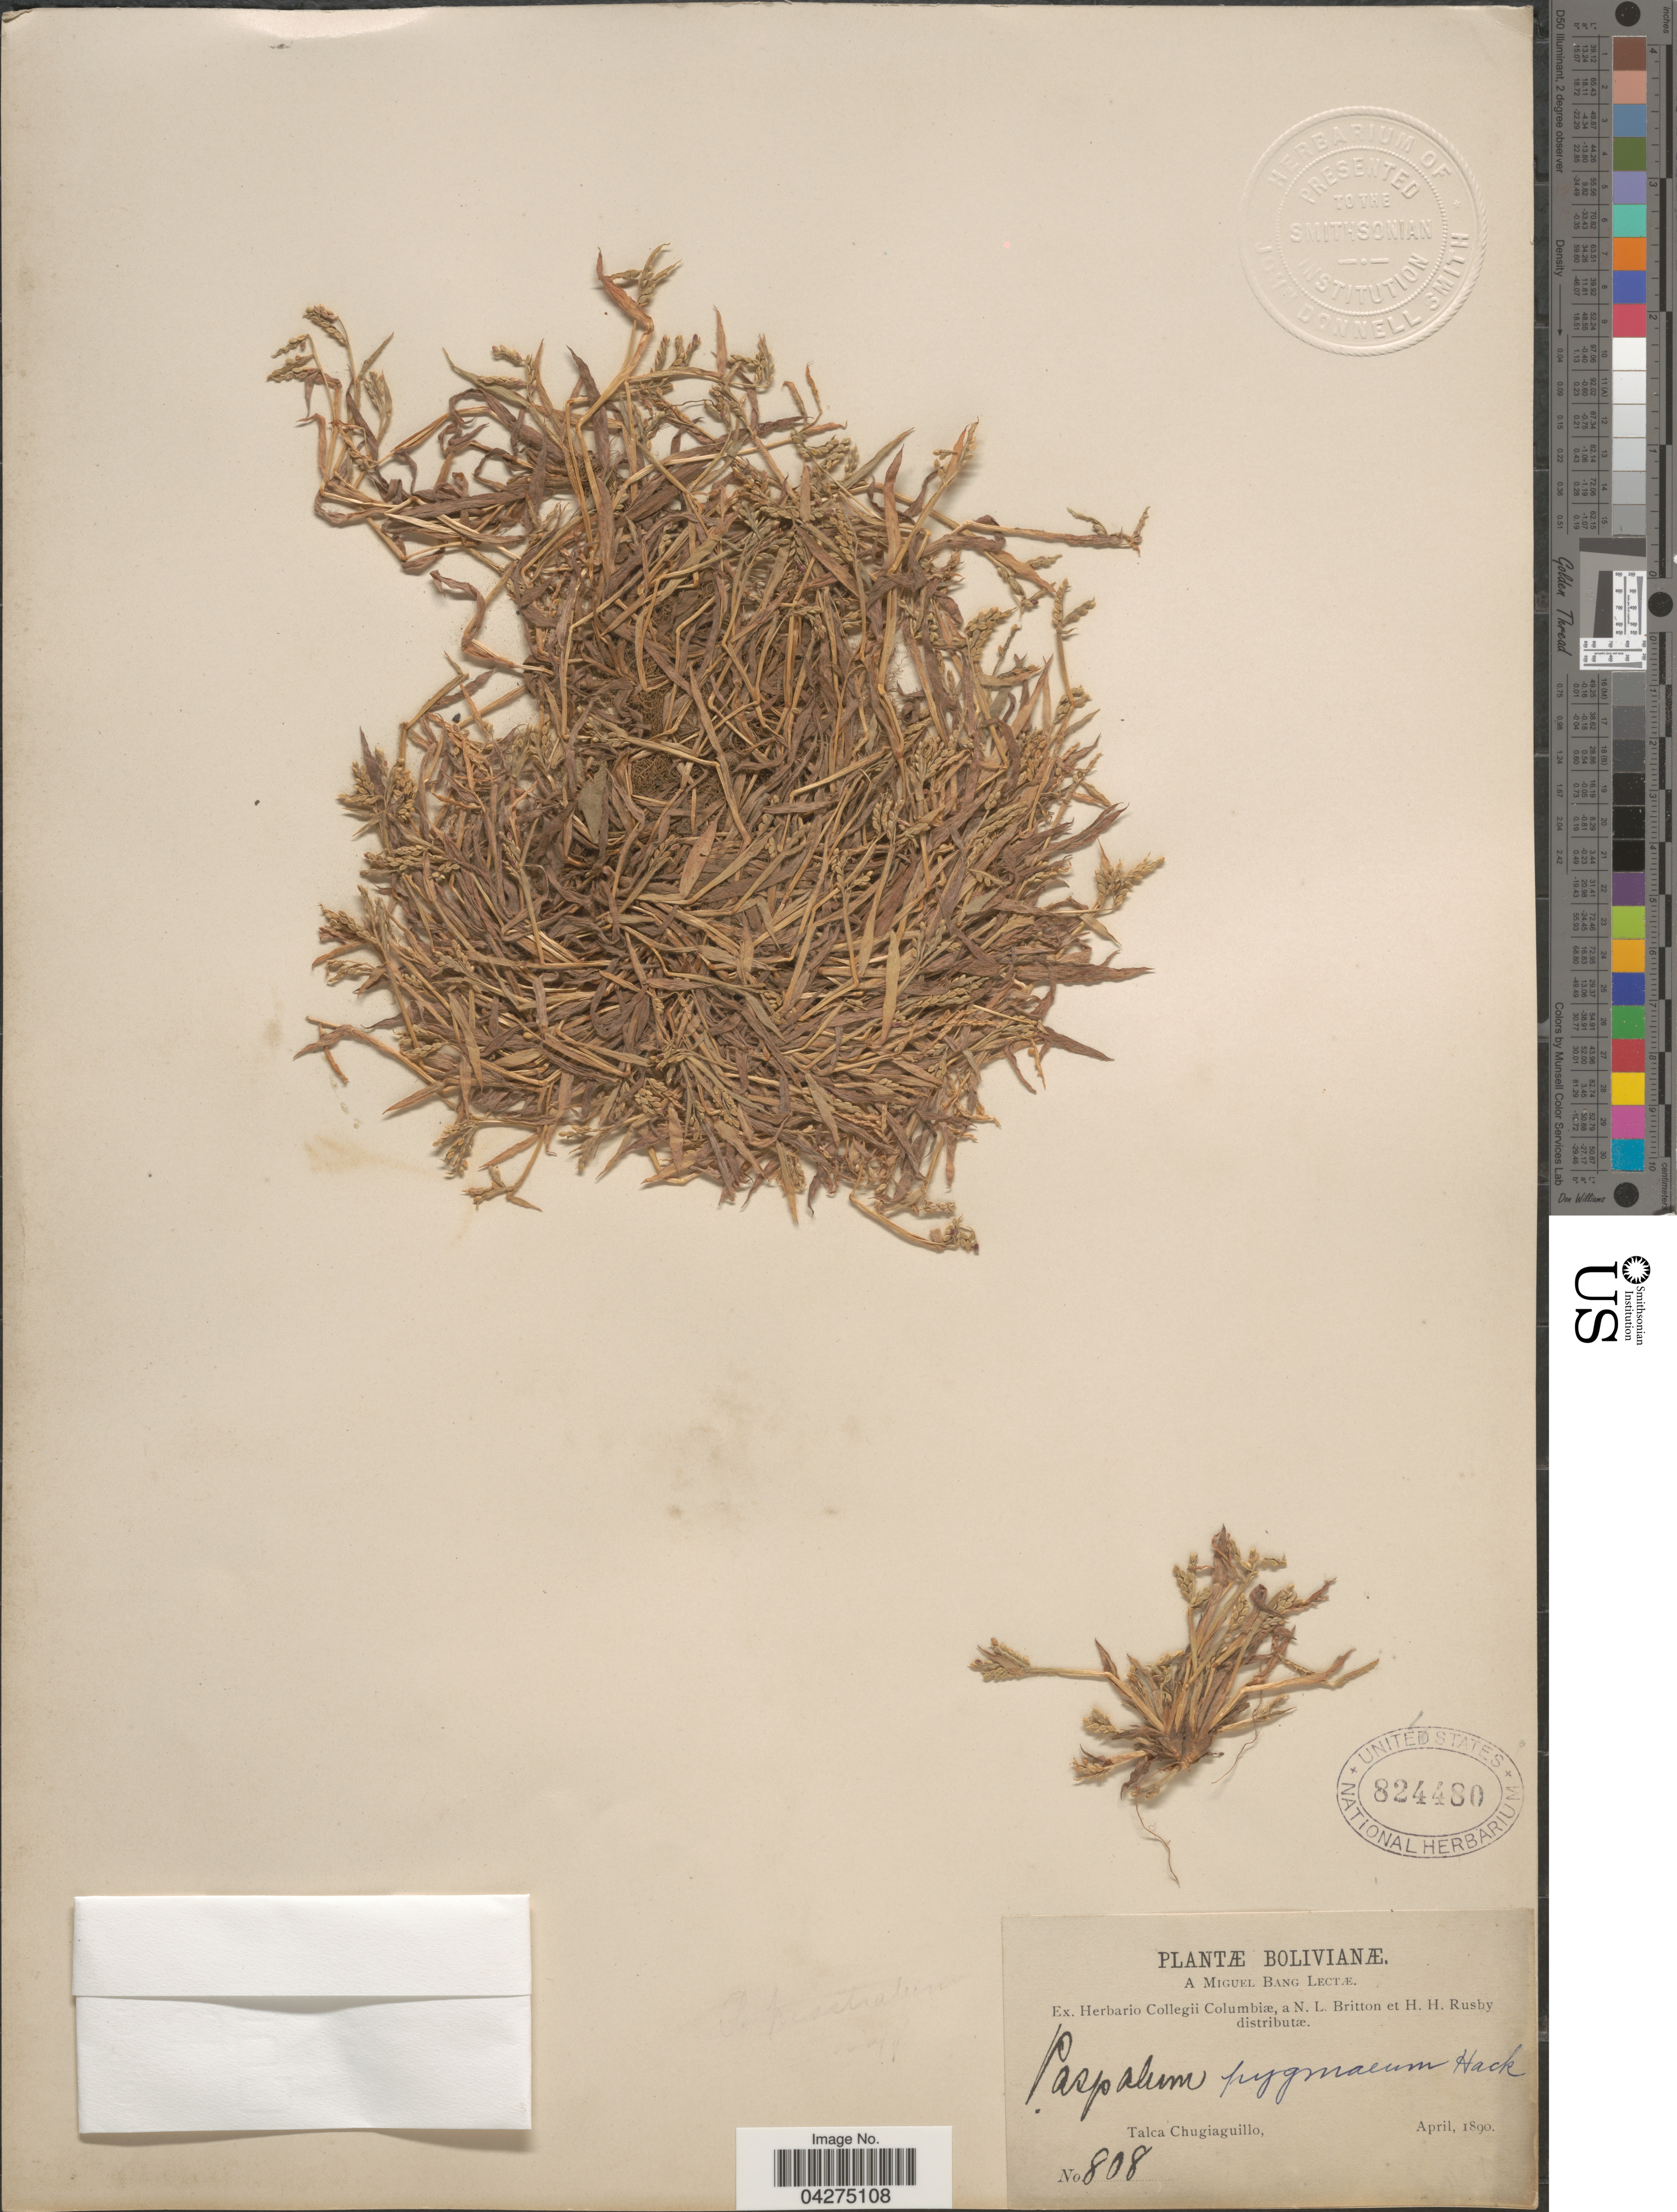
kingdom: Plantae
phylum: Tracheophyta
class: Liliopsida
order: Poales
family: Poaceae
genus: Paspalum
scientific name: Paspalum pygmaeum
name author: Hack.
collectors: M. Bang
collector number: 808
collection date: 1890-04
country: Bolivia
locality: Talca Chugiaguillo.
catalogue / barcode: US 824480